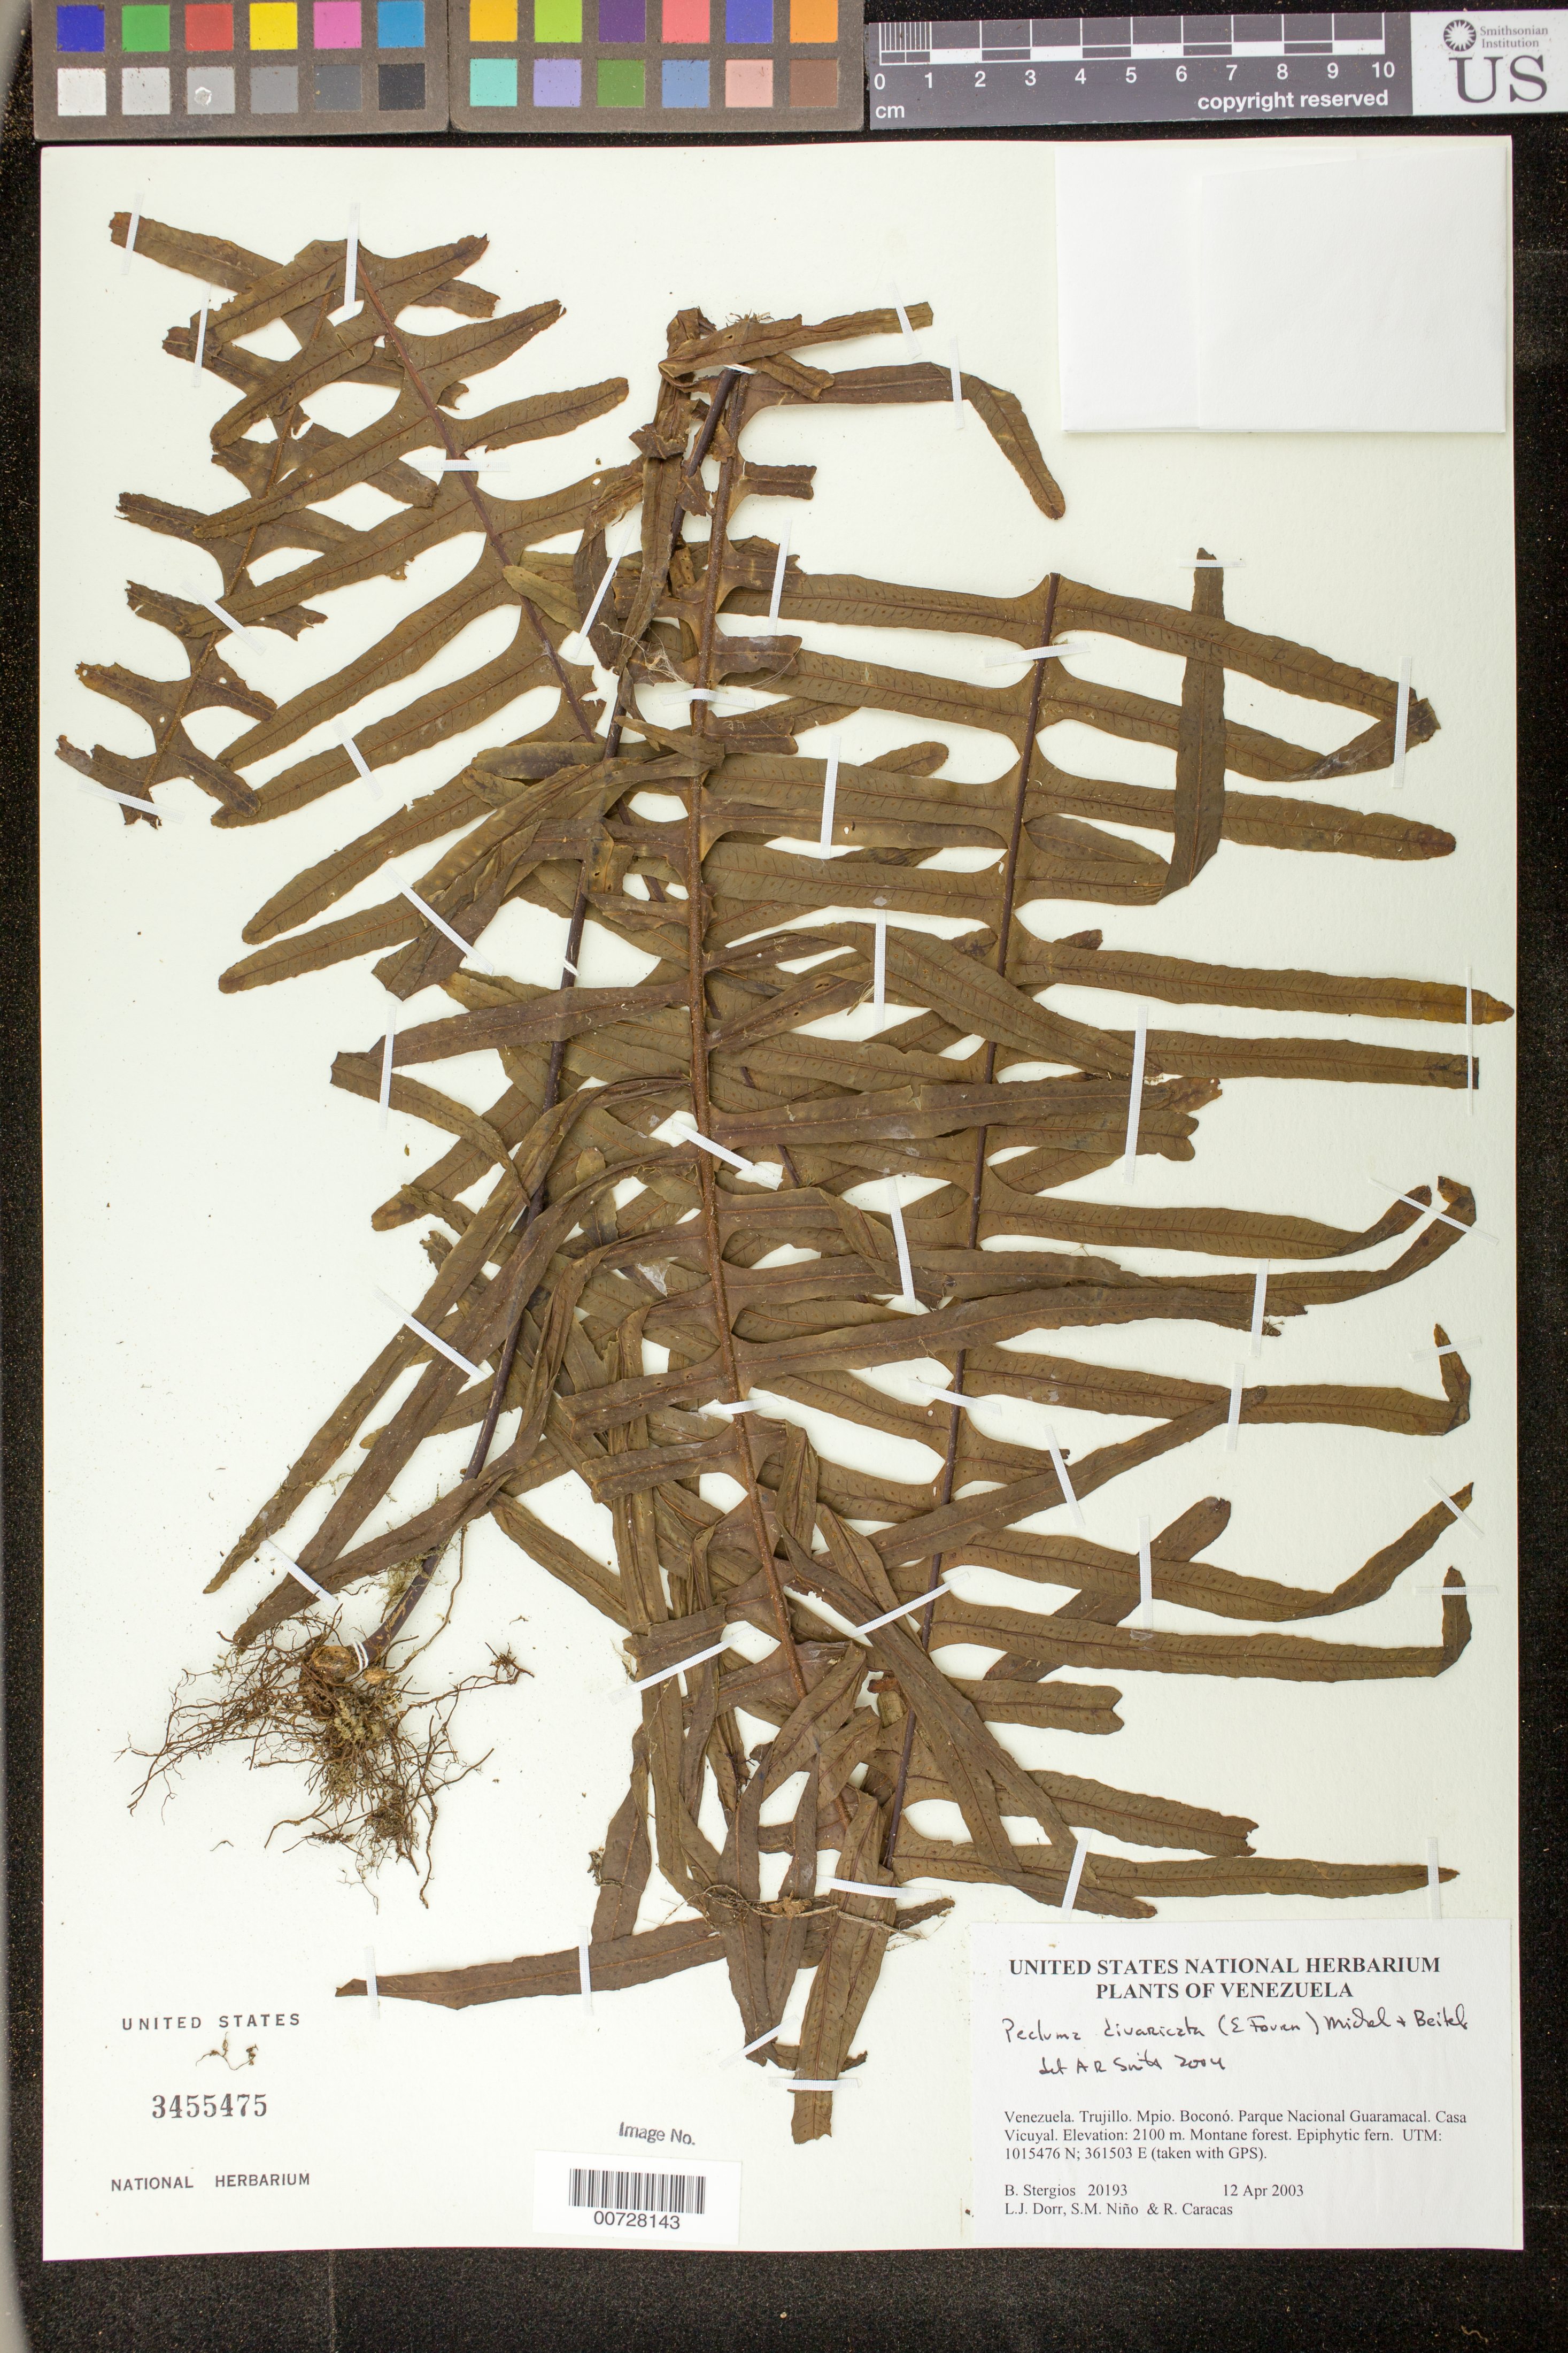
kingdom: Plantae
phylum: Tracheophyta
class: Polypodiopsida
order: Polypodiales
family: Polypodiaceae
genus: Pecluma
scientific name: Pecluma divaricata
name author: (E. Fourn.) Mickel & Beitel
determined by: Smith, Alan R., (UC)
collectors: B. G. Stergios, L. J. Dorr, S. M. Niño & R. Caracas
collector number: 20193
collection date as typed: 12 Apr 2003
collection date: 2003-04-12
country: Venezuela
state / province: Trujillo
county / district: Boconó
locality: Parque Nacional Guaramacal. Casa Vicuyal.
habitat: Montane forest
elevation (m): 2100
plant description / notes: F, NY, PORT, UC, US, VEN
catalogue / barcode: US 3455475